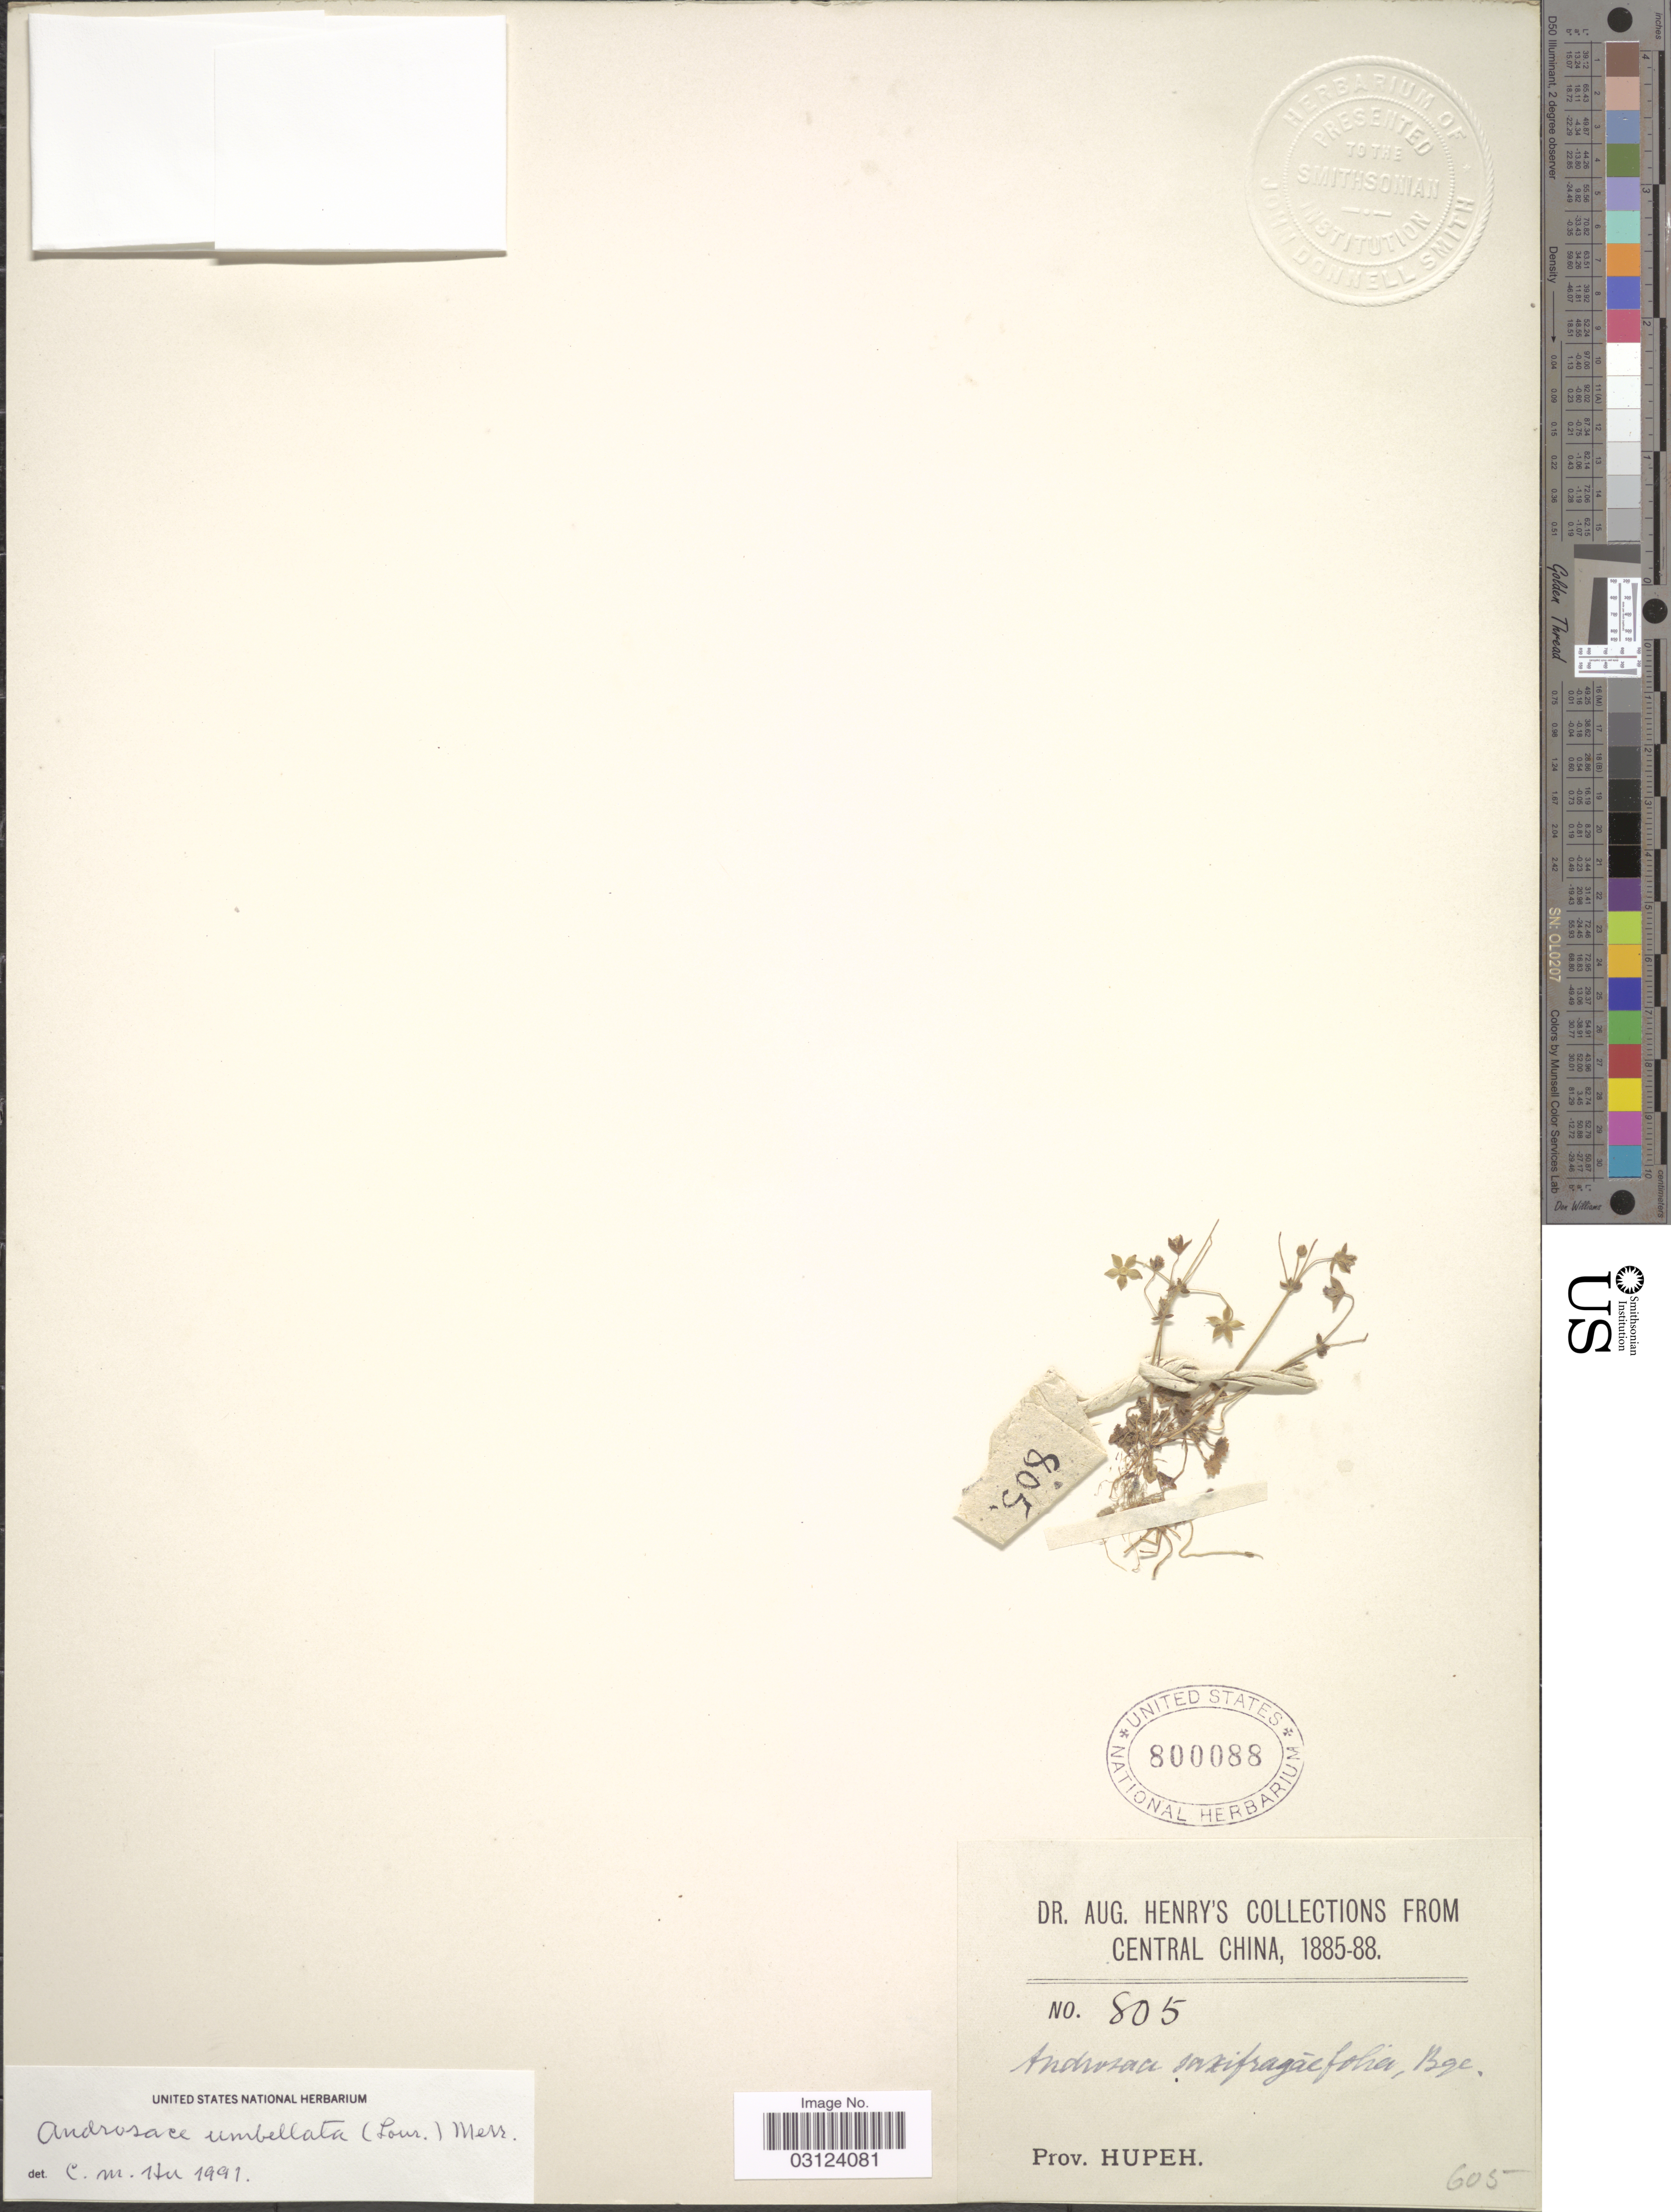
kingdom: Plantae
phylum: Tracheophyta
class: Magnoliopsida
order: Ericales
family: Primulaceae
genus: Androsace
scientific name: Androsace saxifragifolia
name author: Bunge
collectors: A. Henry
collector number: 805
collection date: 1885/1888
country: China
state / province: Hubei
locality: Central China, Prov. Hupeh.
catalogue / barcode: US 800088